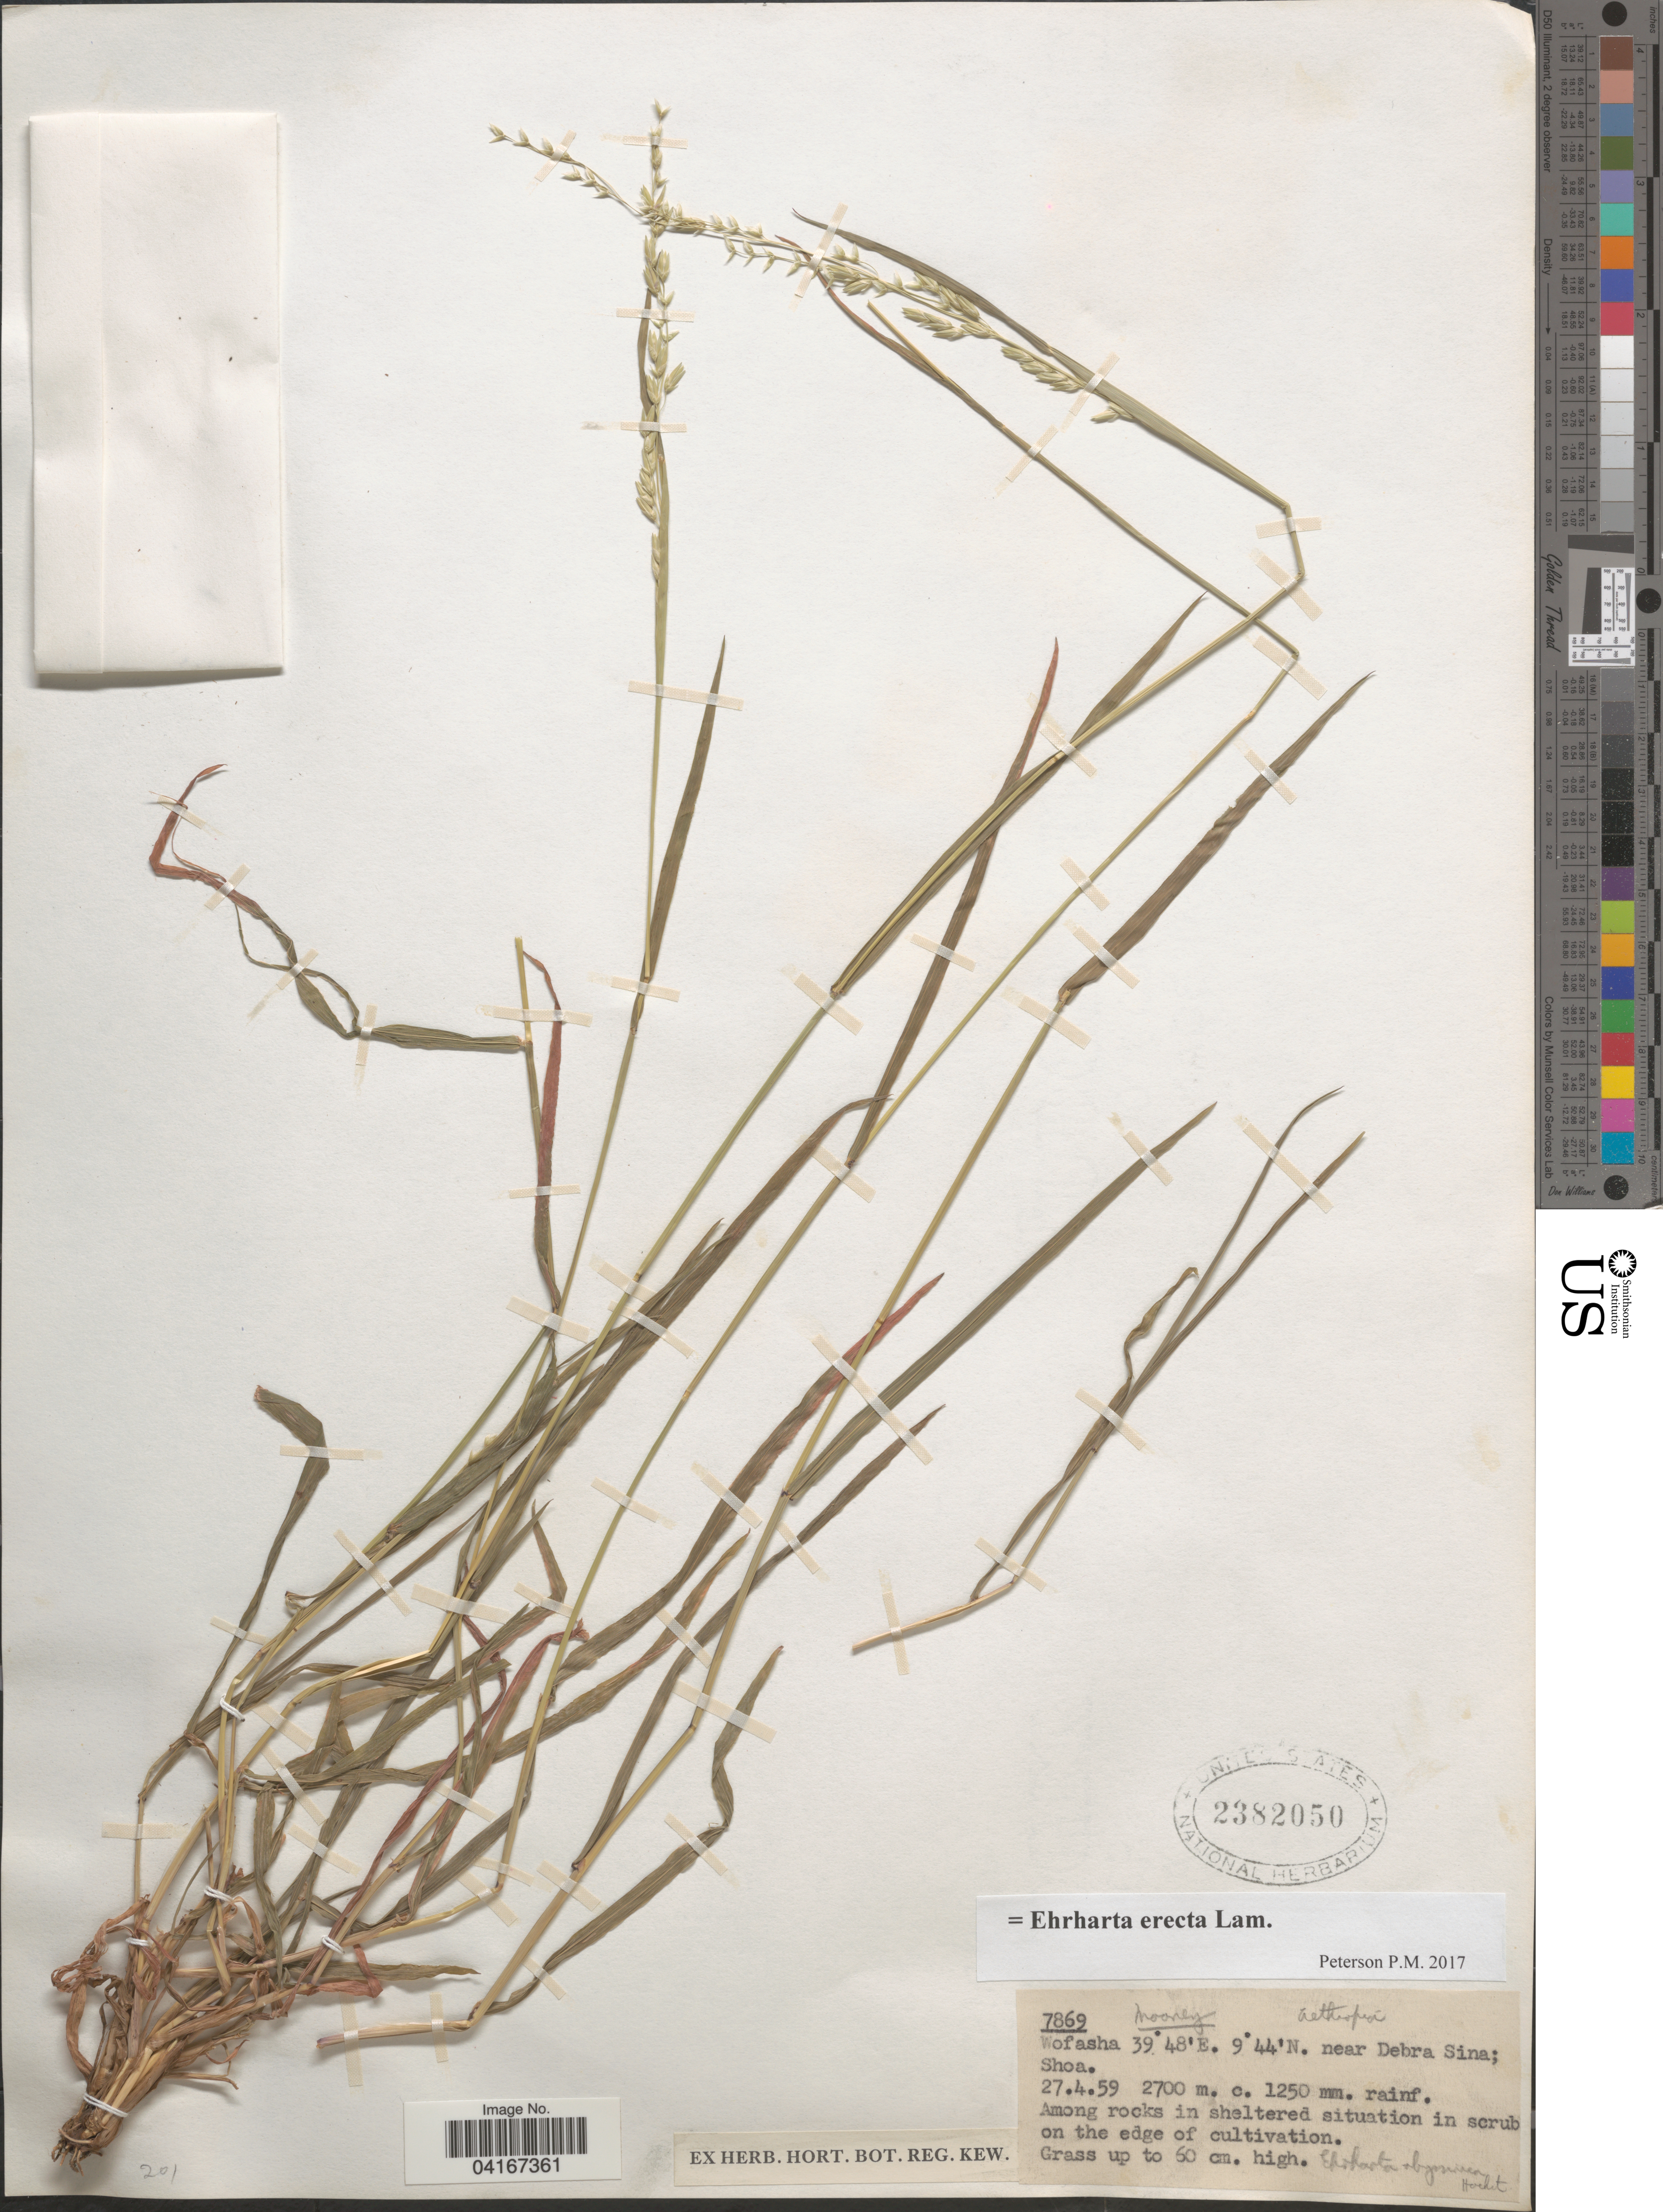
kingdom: Plantae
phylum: Tracheophyta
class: Liliopsida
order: Poales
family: Poaceae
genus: Ehrharta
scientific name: Ehrharta erecta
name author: Lam.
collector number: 7869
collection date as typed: Transcribed d/m/y: 27/4/59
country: Ethiopia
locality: Wofasha. Near Debra Sina; Shoa.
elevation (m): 2700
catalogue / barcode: US 2382050